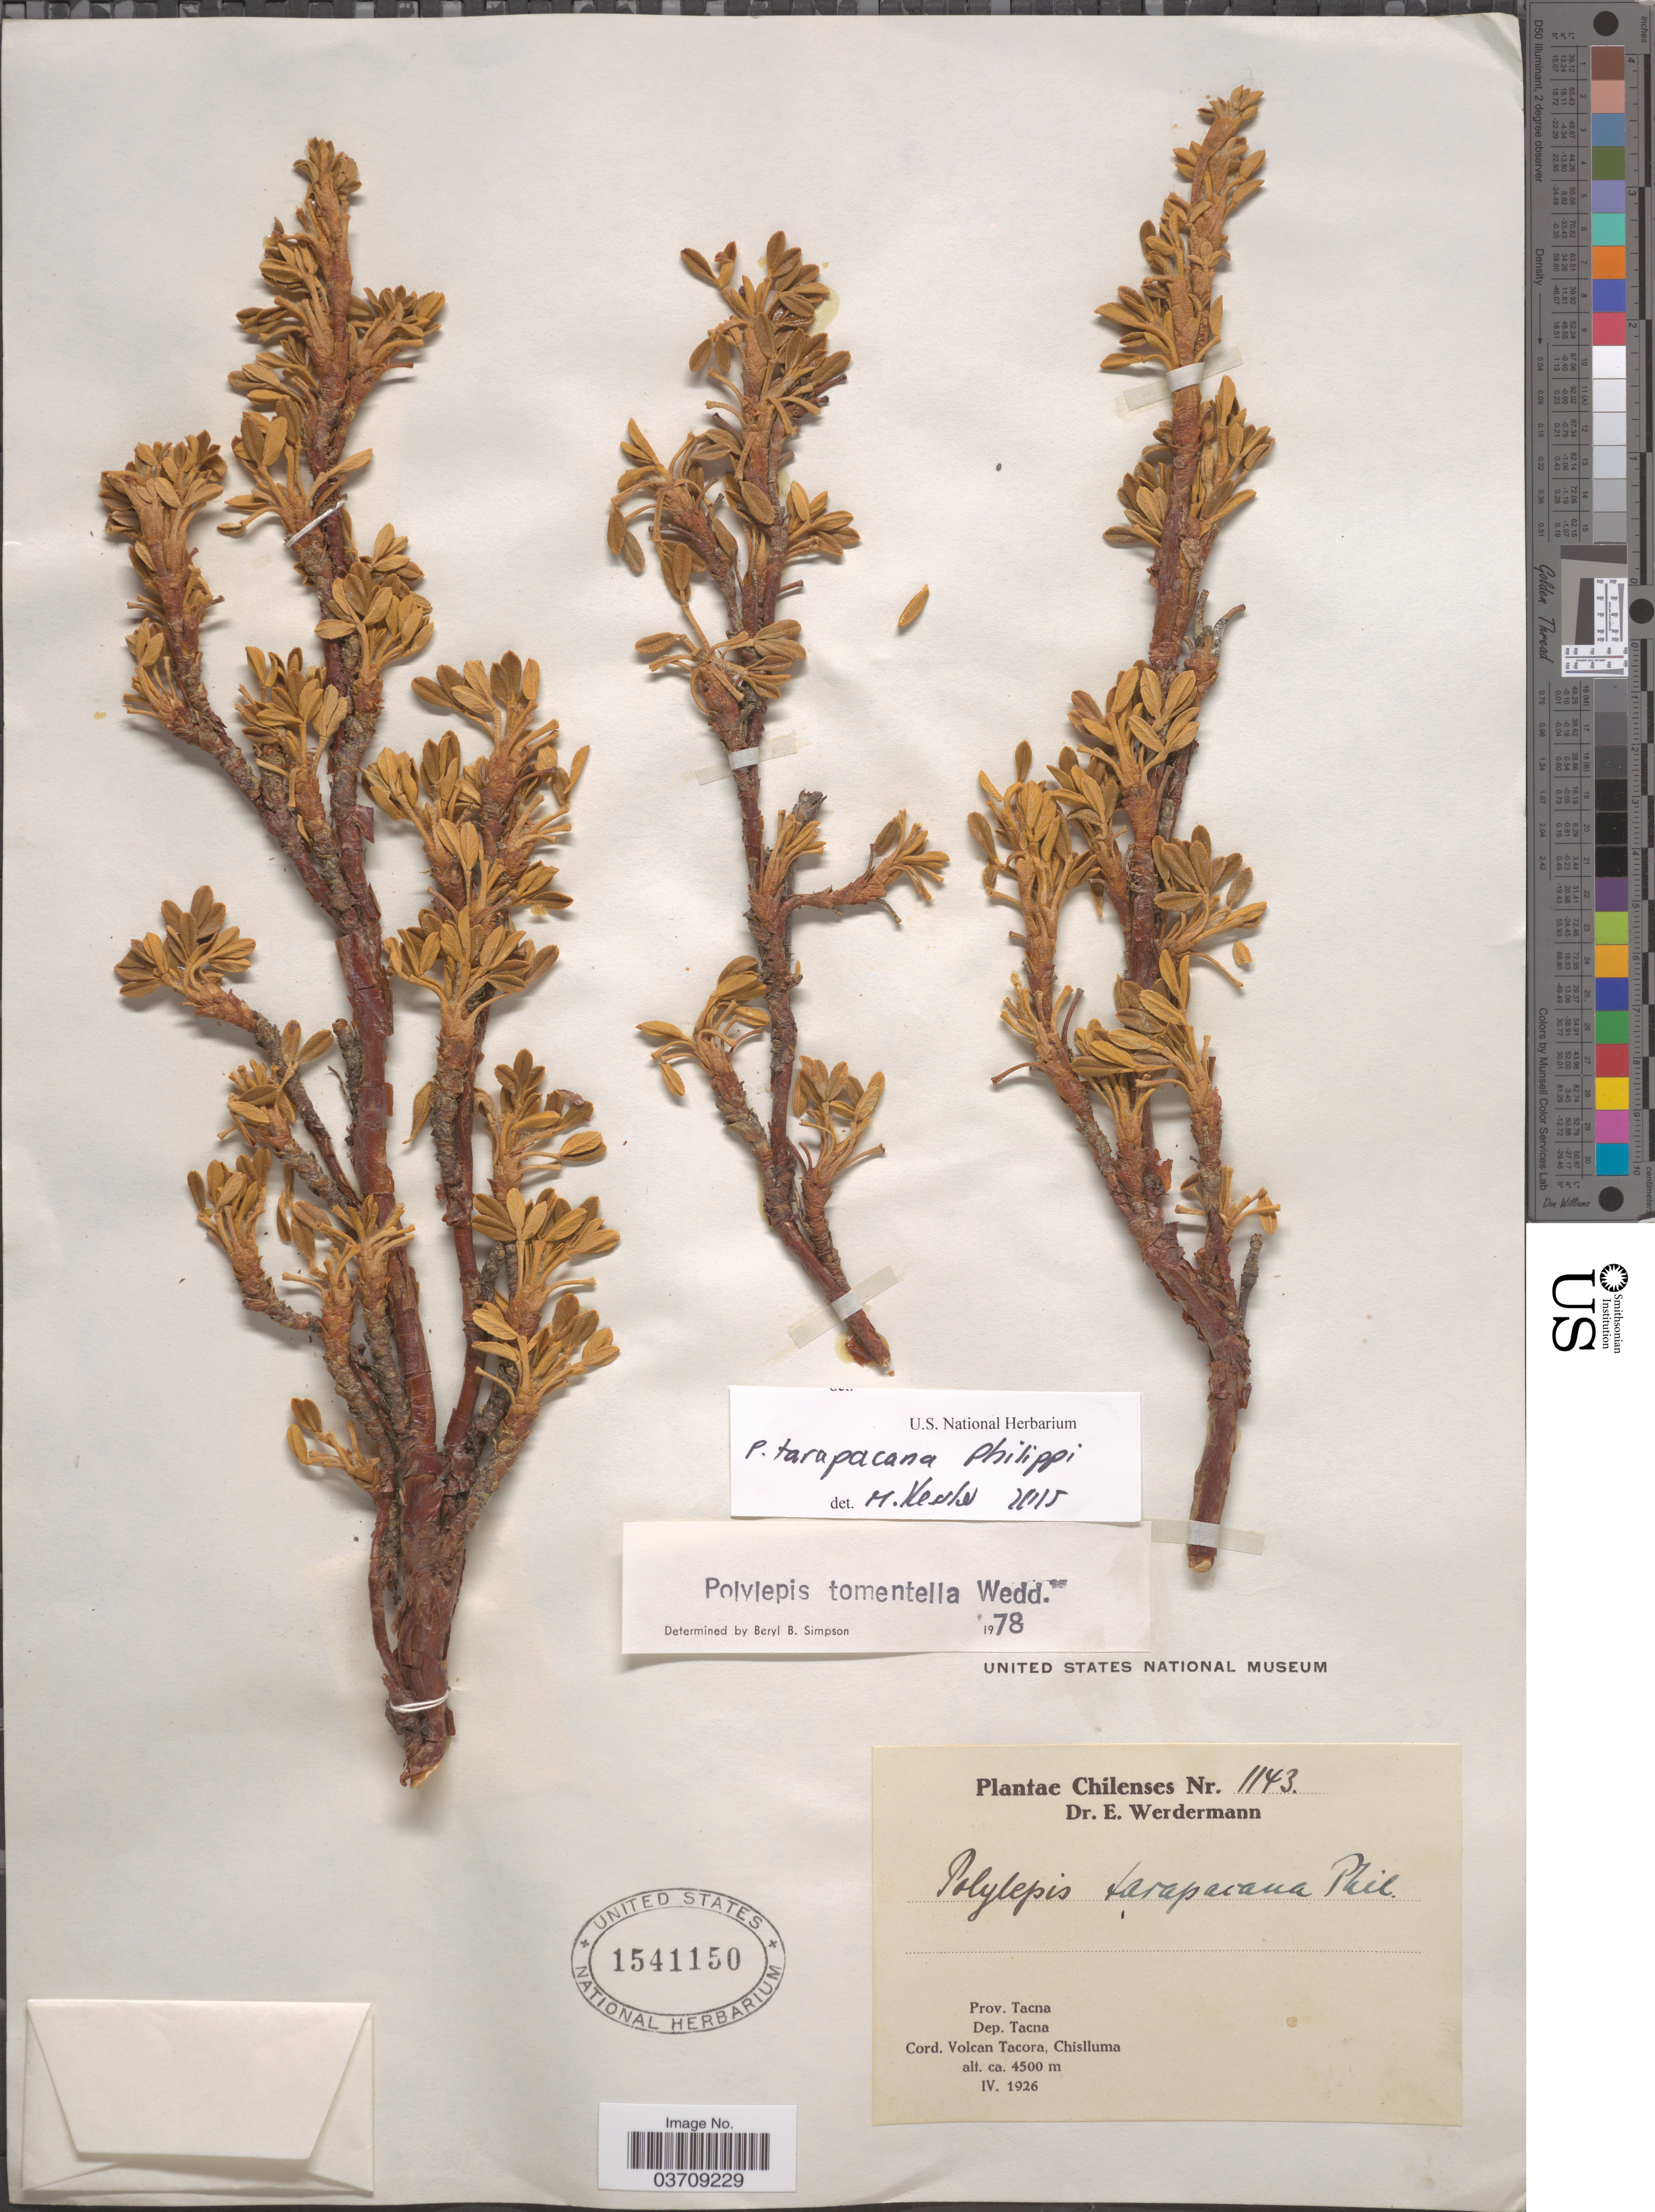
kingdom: Plantae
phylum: Tracheophyta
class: Magnoliopsida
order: Rosales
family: Rosaceae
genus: Polylepis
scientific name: Polylepis tarapacana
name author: Phil.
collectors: E. Werdermann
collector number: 1143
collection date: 1926-04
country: Chile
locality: Prov. Tacna, Dep. Tacna. Cord. Volcan Tacora, Chislluma.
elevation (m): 4500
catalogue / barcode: US 1541150